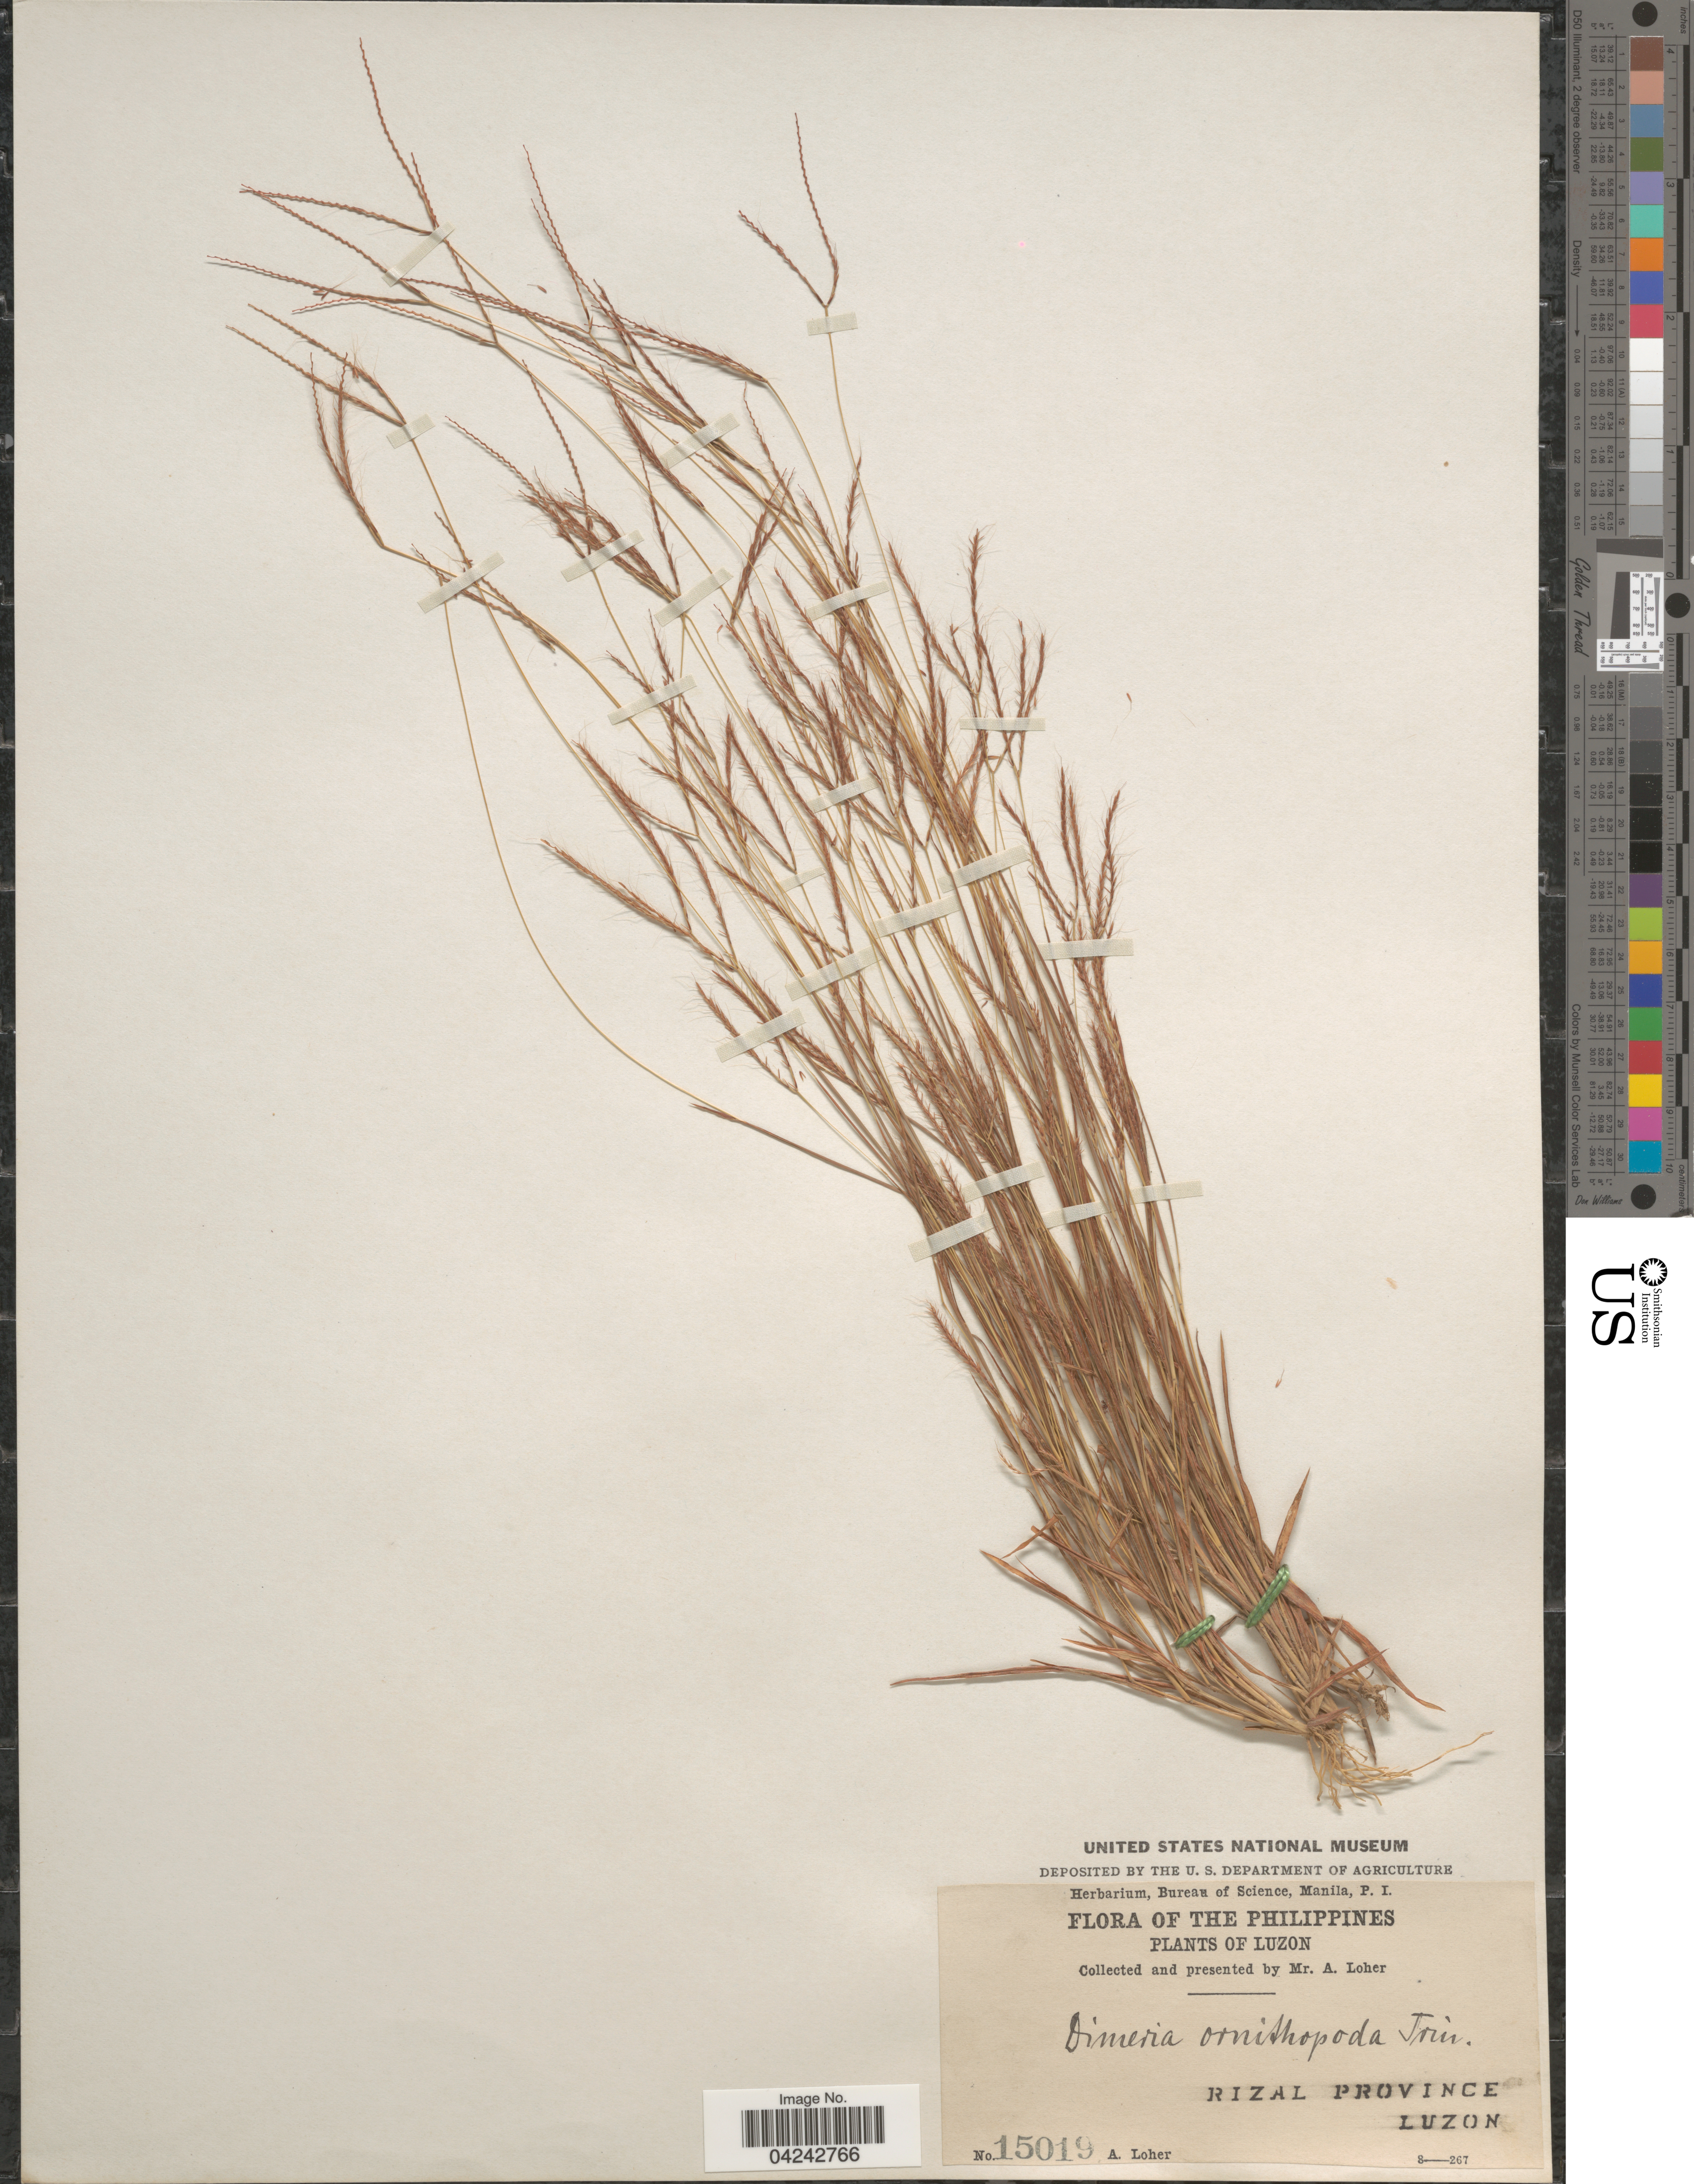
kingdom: Plantae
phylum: Tracheophyta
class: Liliopsida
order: Poales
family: Poaceae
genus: Dimeria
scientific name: Dimeria ornithopoda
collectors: A. Loher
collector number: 15019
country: Philippines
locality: Luzon. Rizal Province.